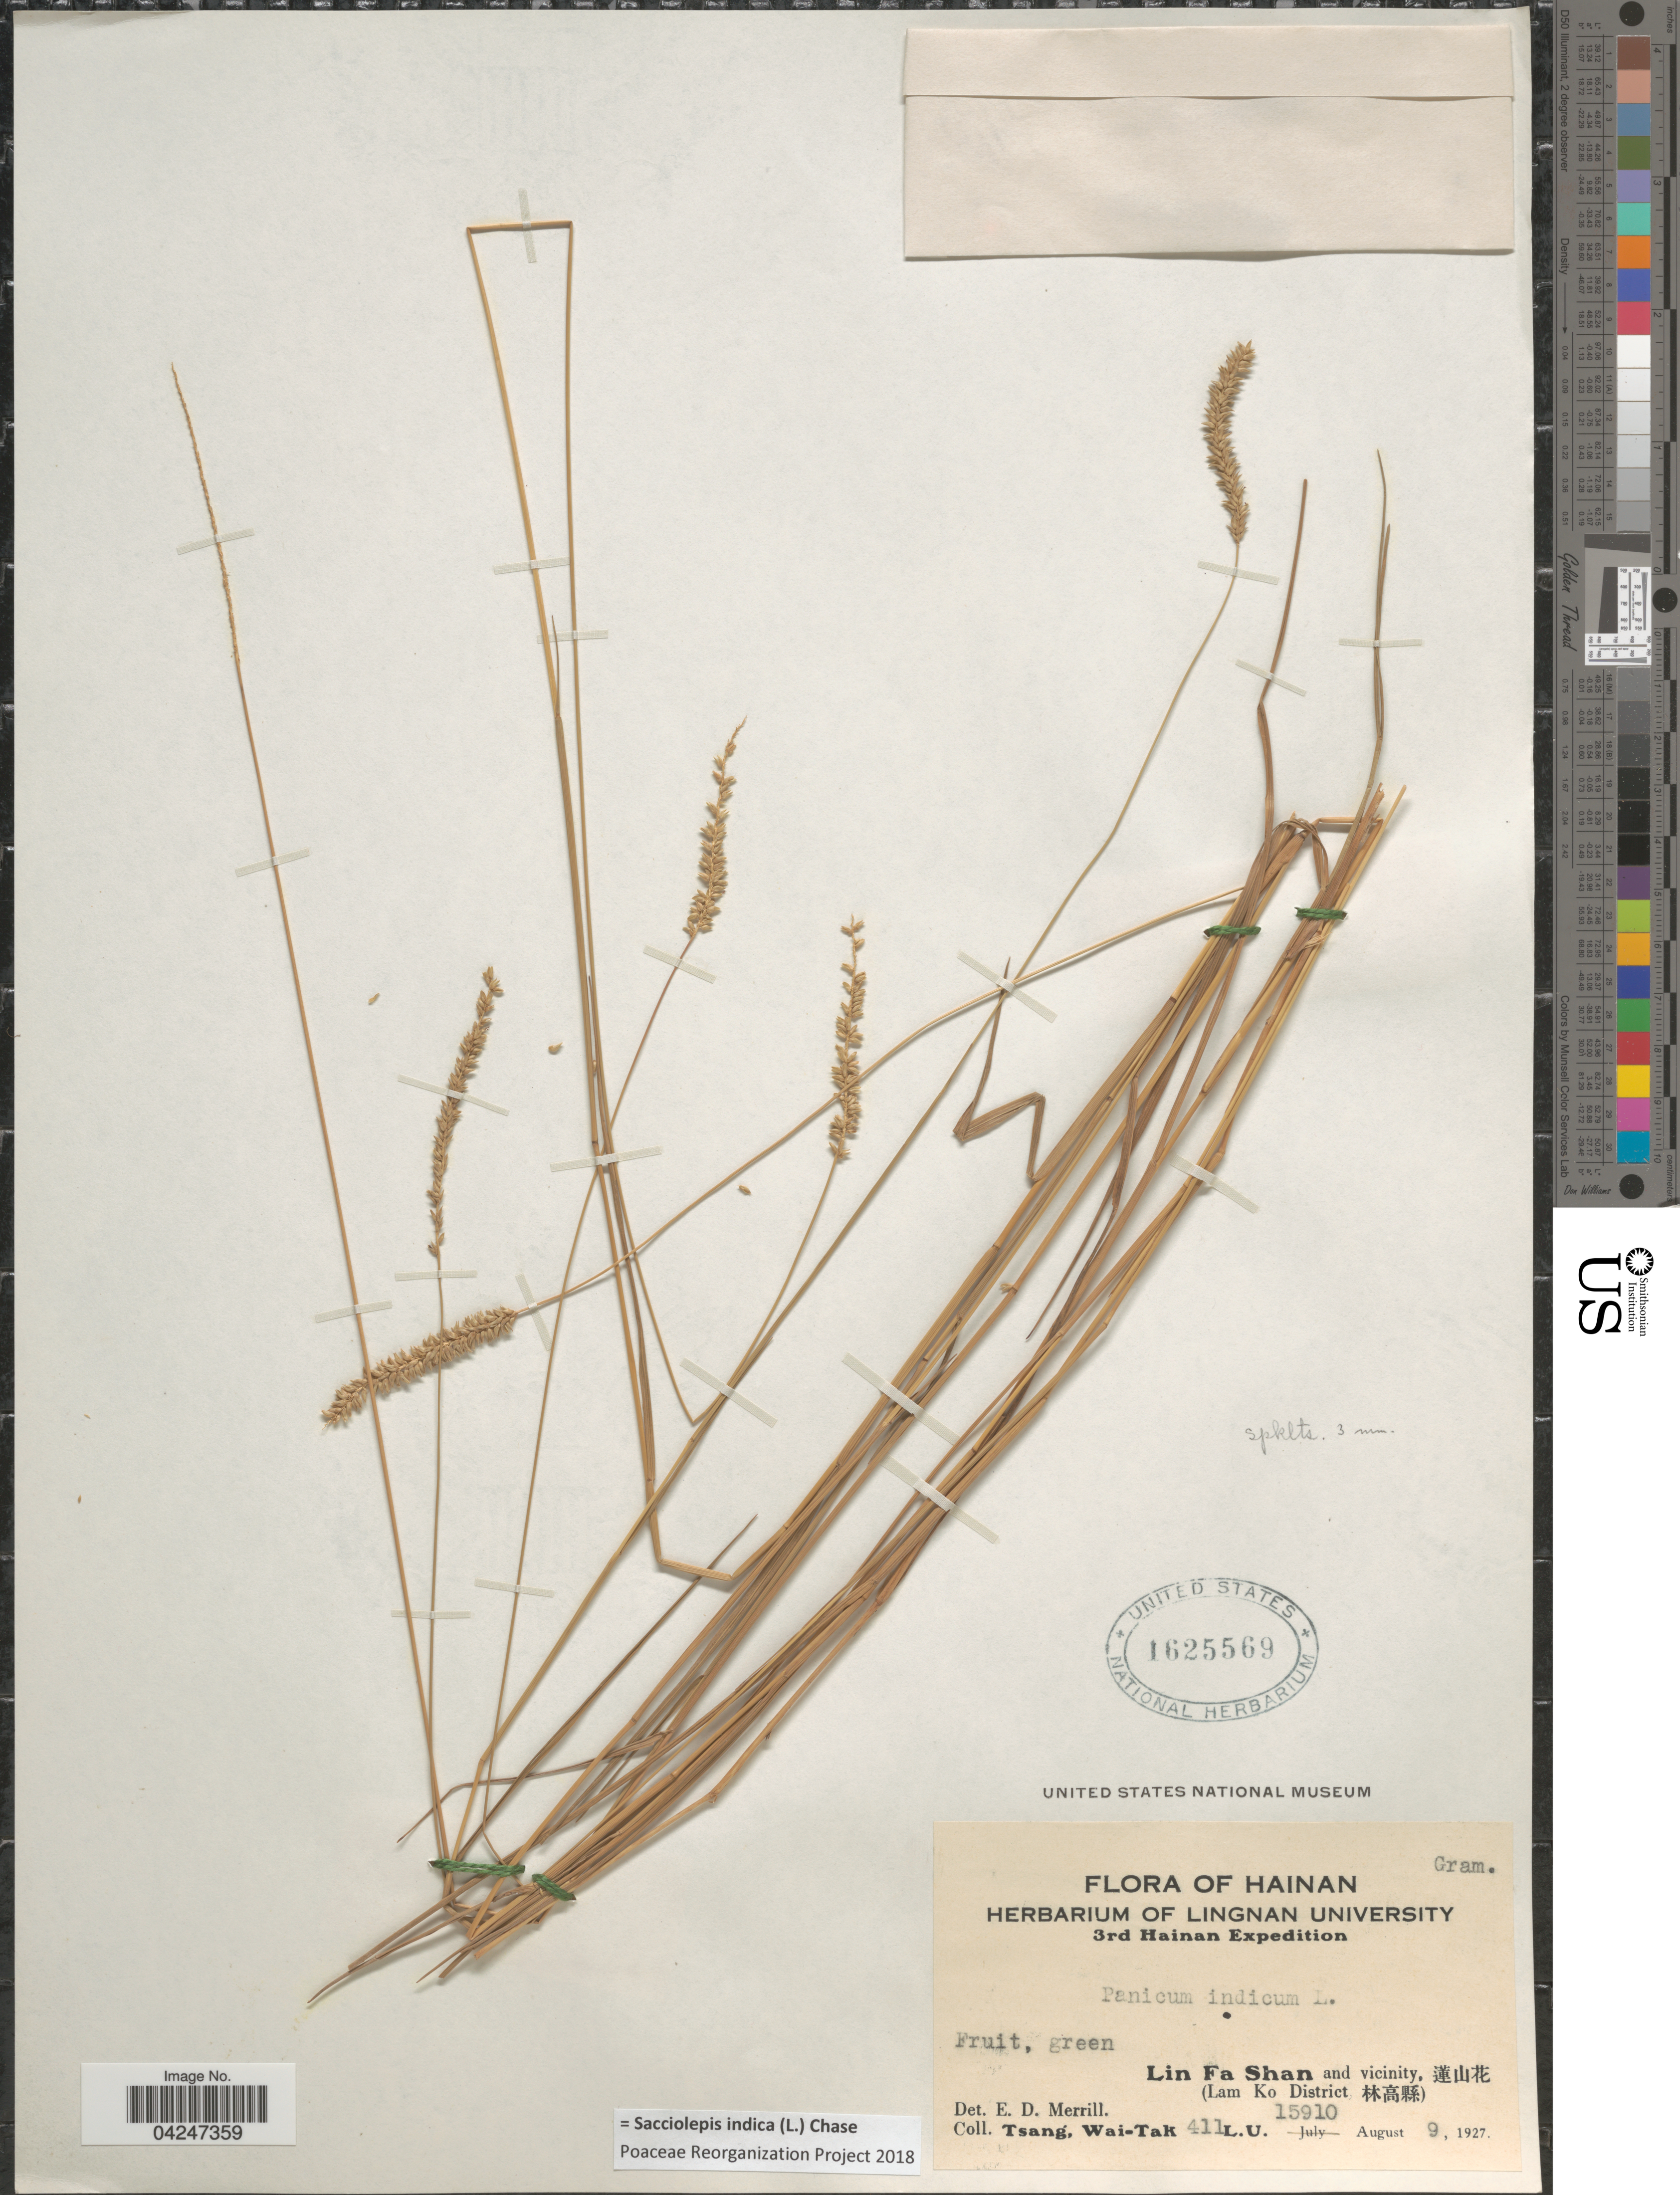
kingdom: Plantae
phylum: Tracheophyta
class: Liliopsida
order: Poales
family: Poaceae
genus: Sacciolepis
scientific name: Sacciolepis indica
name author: (L.) Chase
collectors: W. T. Tsang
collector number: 411L.U.15910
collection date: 1927-08-09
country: China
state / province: Hainan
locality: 3rd Hainan E[Foreign script]pedition. Lin Fa Shan and vicinity, [Foreign script] (Lam Ko District [Foreign script]).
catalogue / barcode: US 1625569